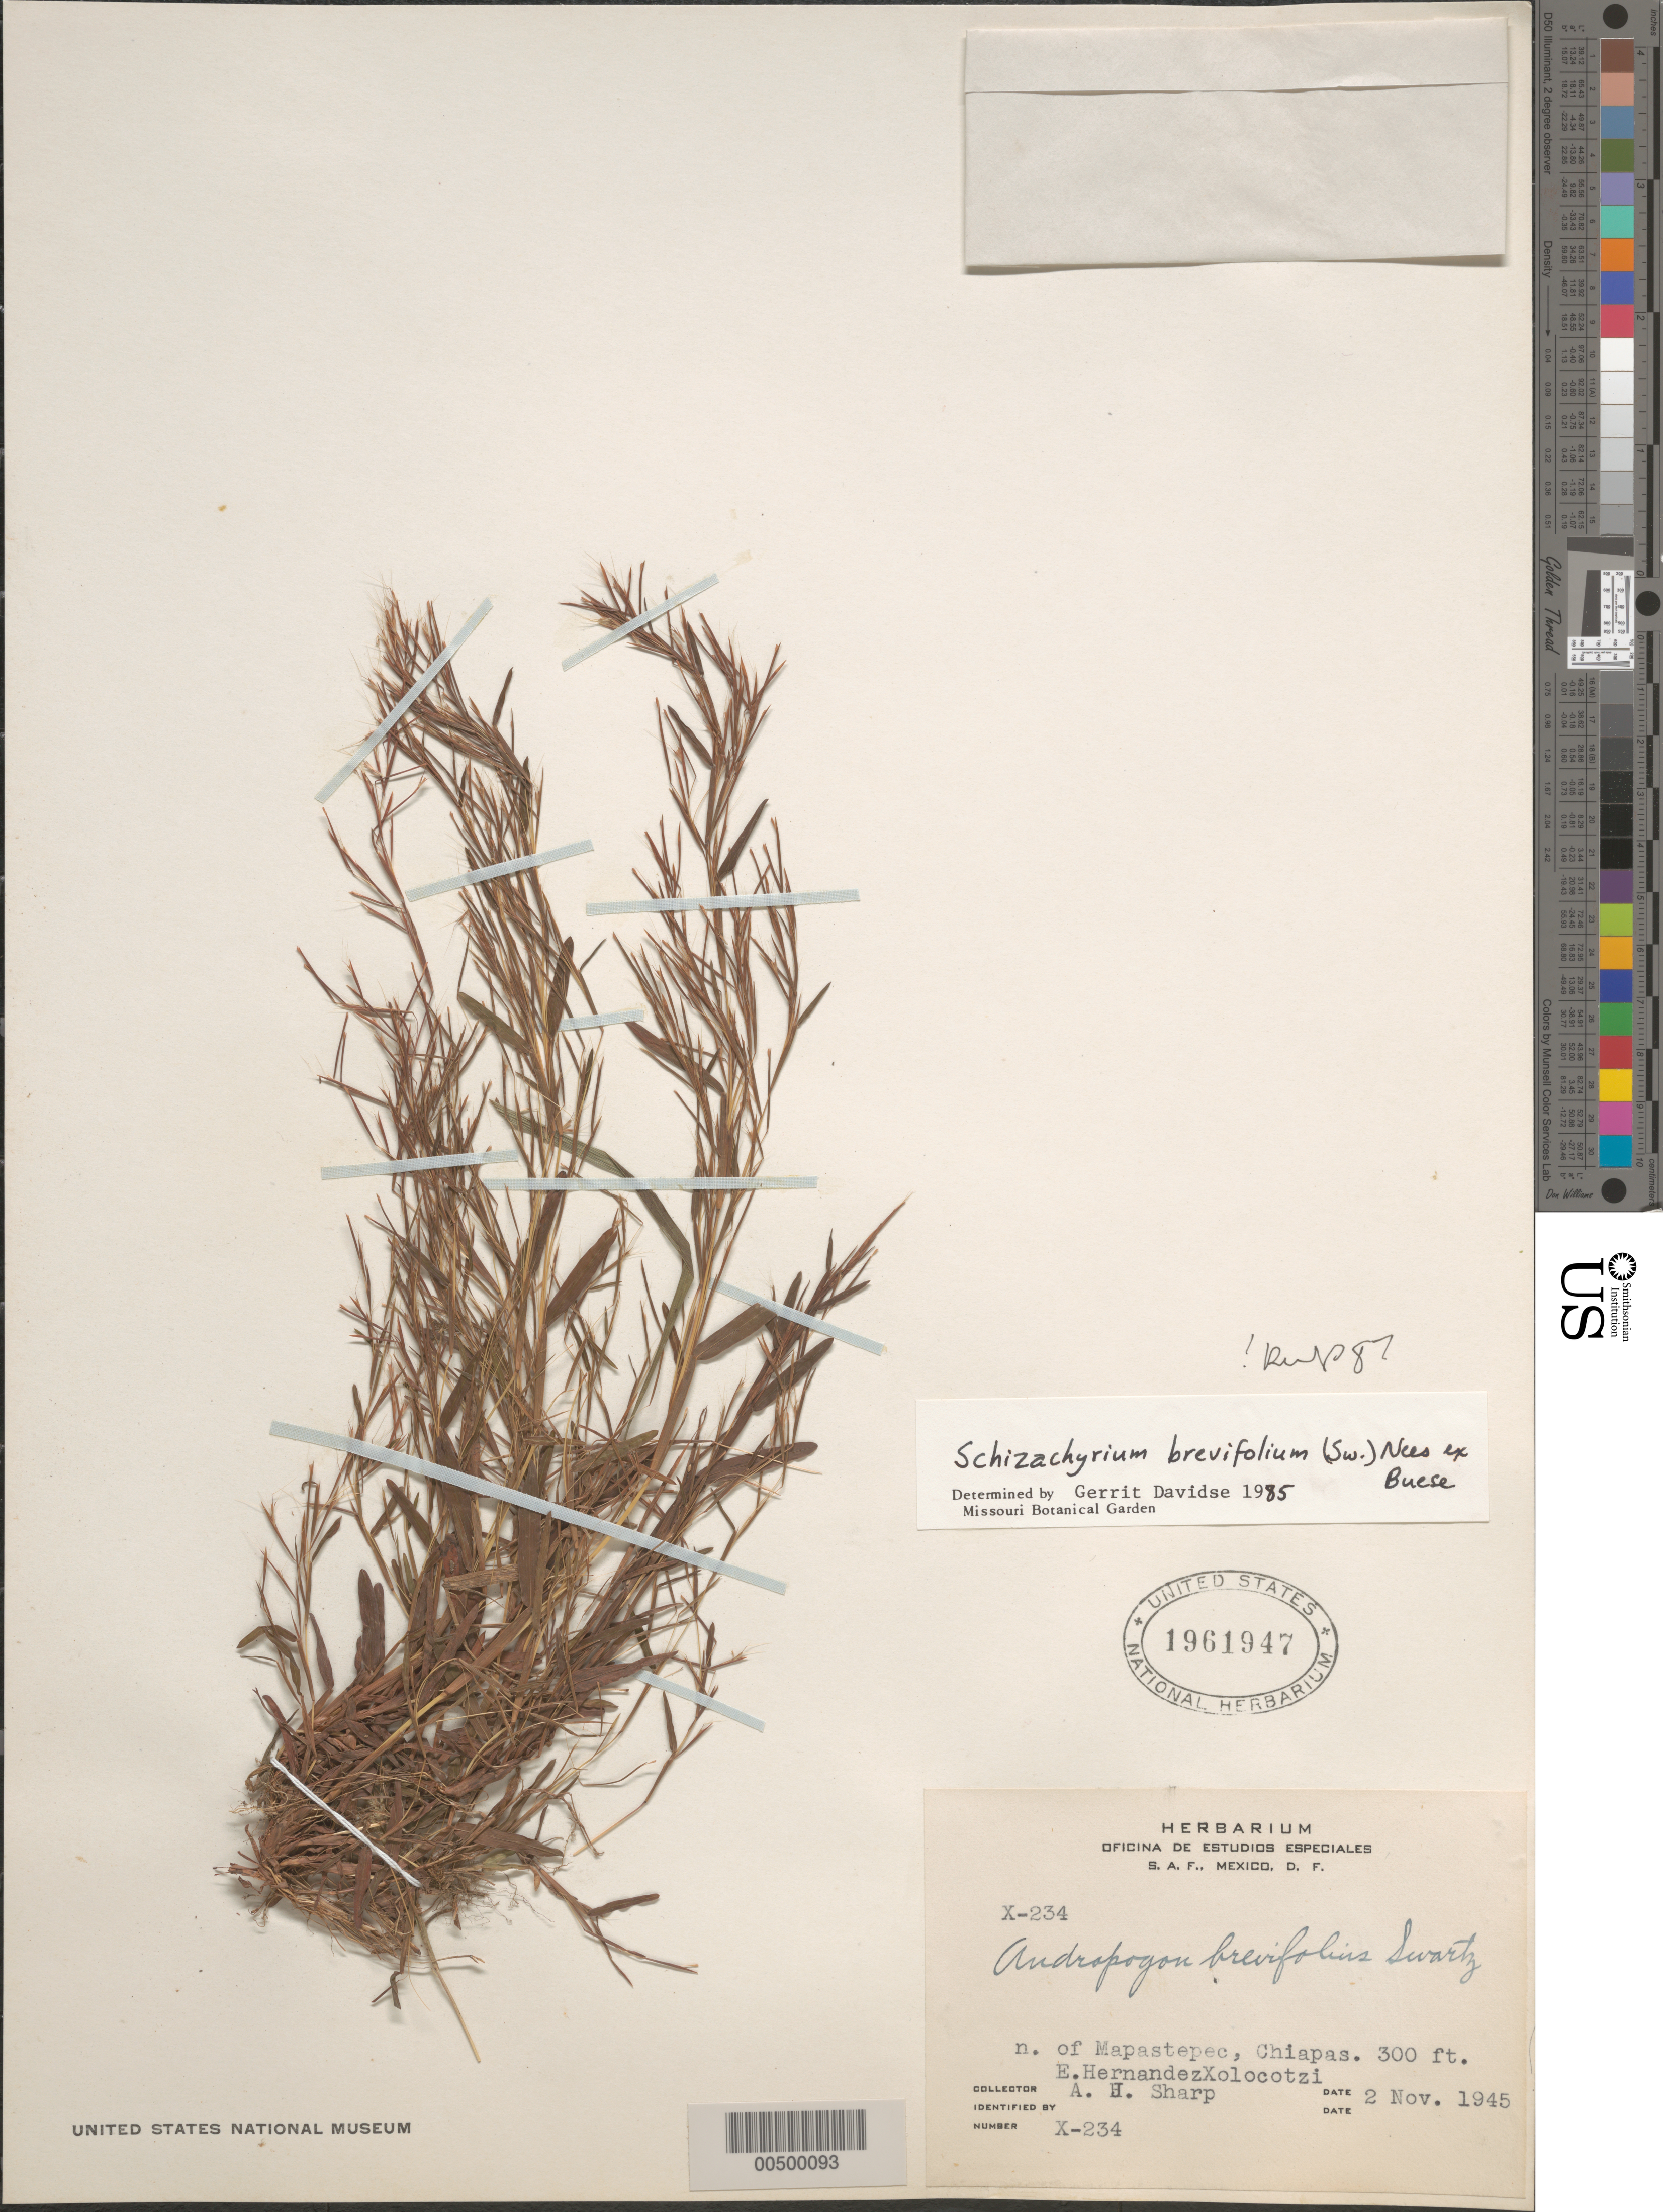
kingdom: Plantae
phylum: Tracheophyta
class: Liliopsida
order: Poales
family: Poaceae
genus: Schizachyrium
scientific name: Schizachyrium brevifolium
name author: (Sw.) Nees ex Büse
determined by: Pohl, R. W.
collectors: E. I. Hernández-X. & A. Sharp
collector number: X-234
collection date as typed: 2 Nov 1945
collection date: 1945-11-02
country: Mexico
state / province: Chiapas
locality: N of Mapastepec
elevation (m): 91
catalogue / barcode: US 1961947